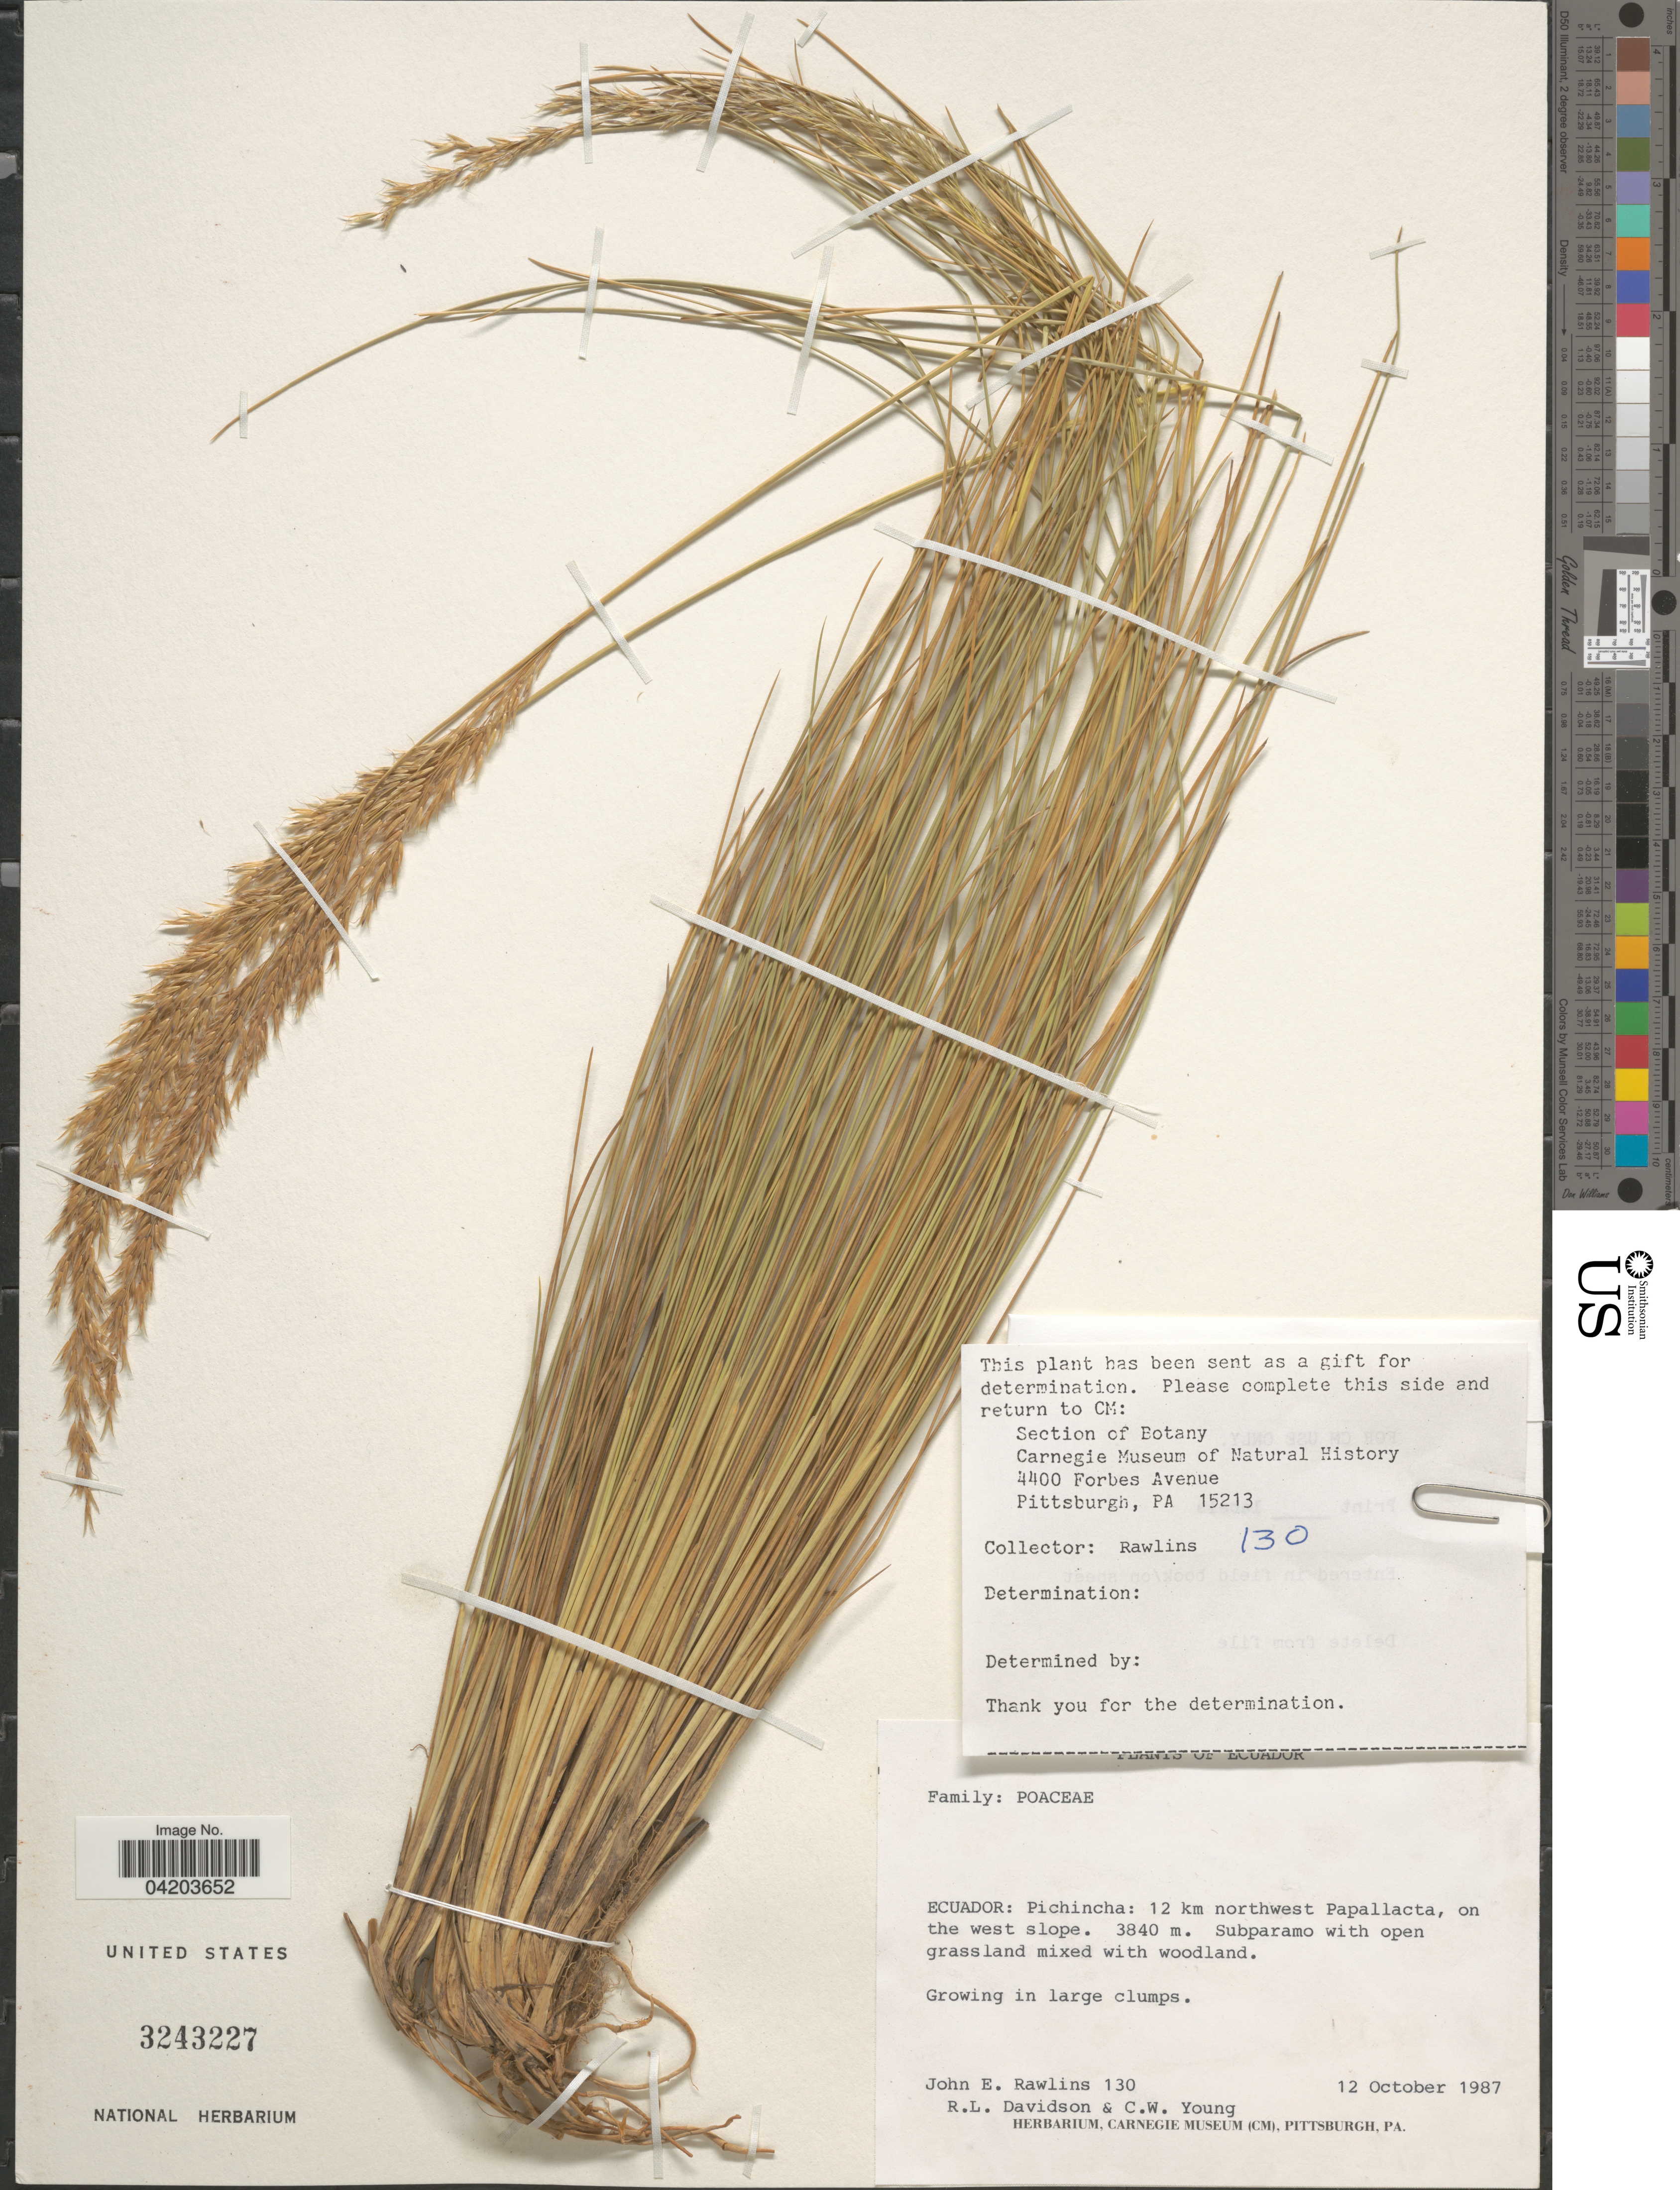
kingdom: Plantae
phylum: Tracheophyta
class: Liliopsida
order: Poales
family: Poaceae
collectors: J. Rawlins, R. Davidson & C. Young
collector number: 130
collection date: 1987-10-12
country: Ecuador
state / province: Pichincha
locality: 12 km northwest Papallacta, on the west slope.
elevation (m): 3840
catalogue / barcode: US 3243227